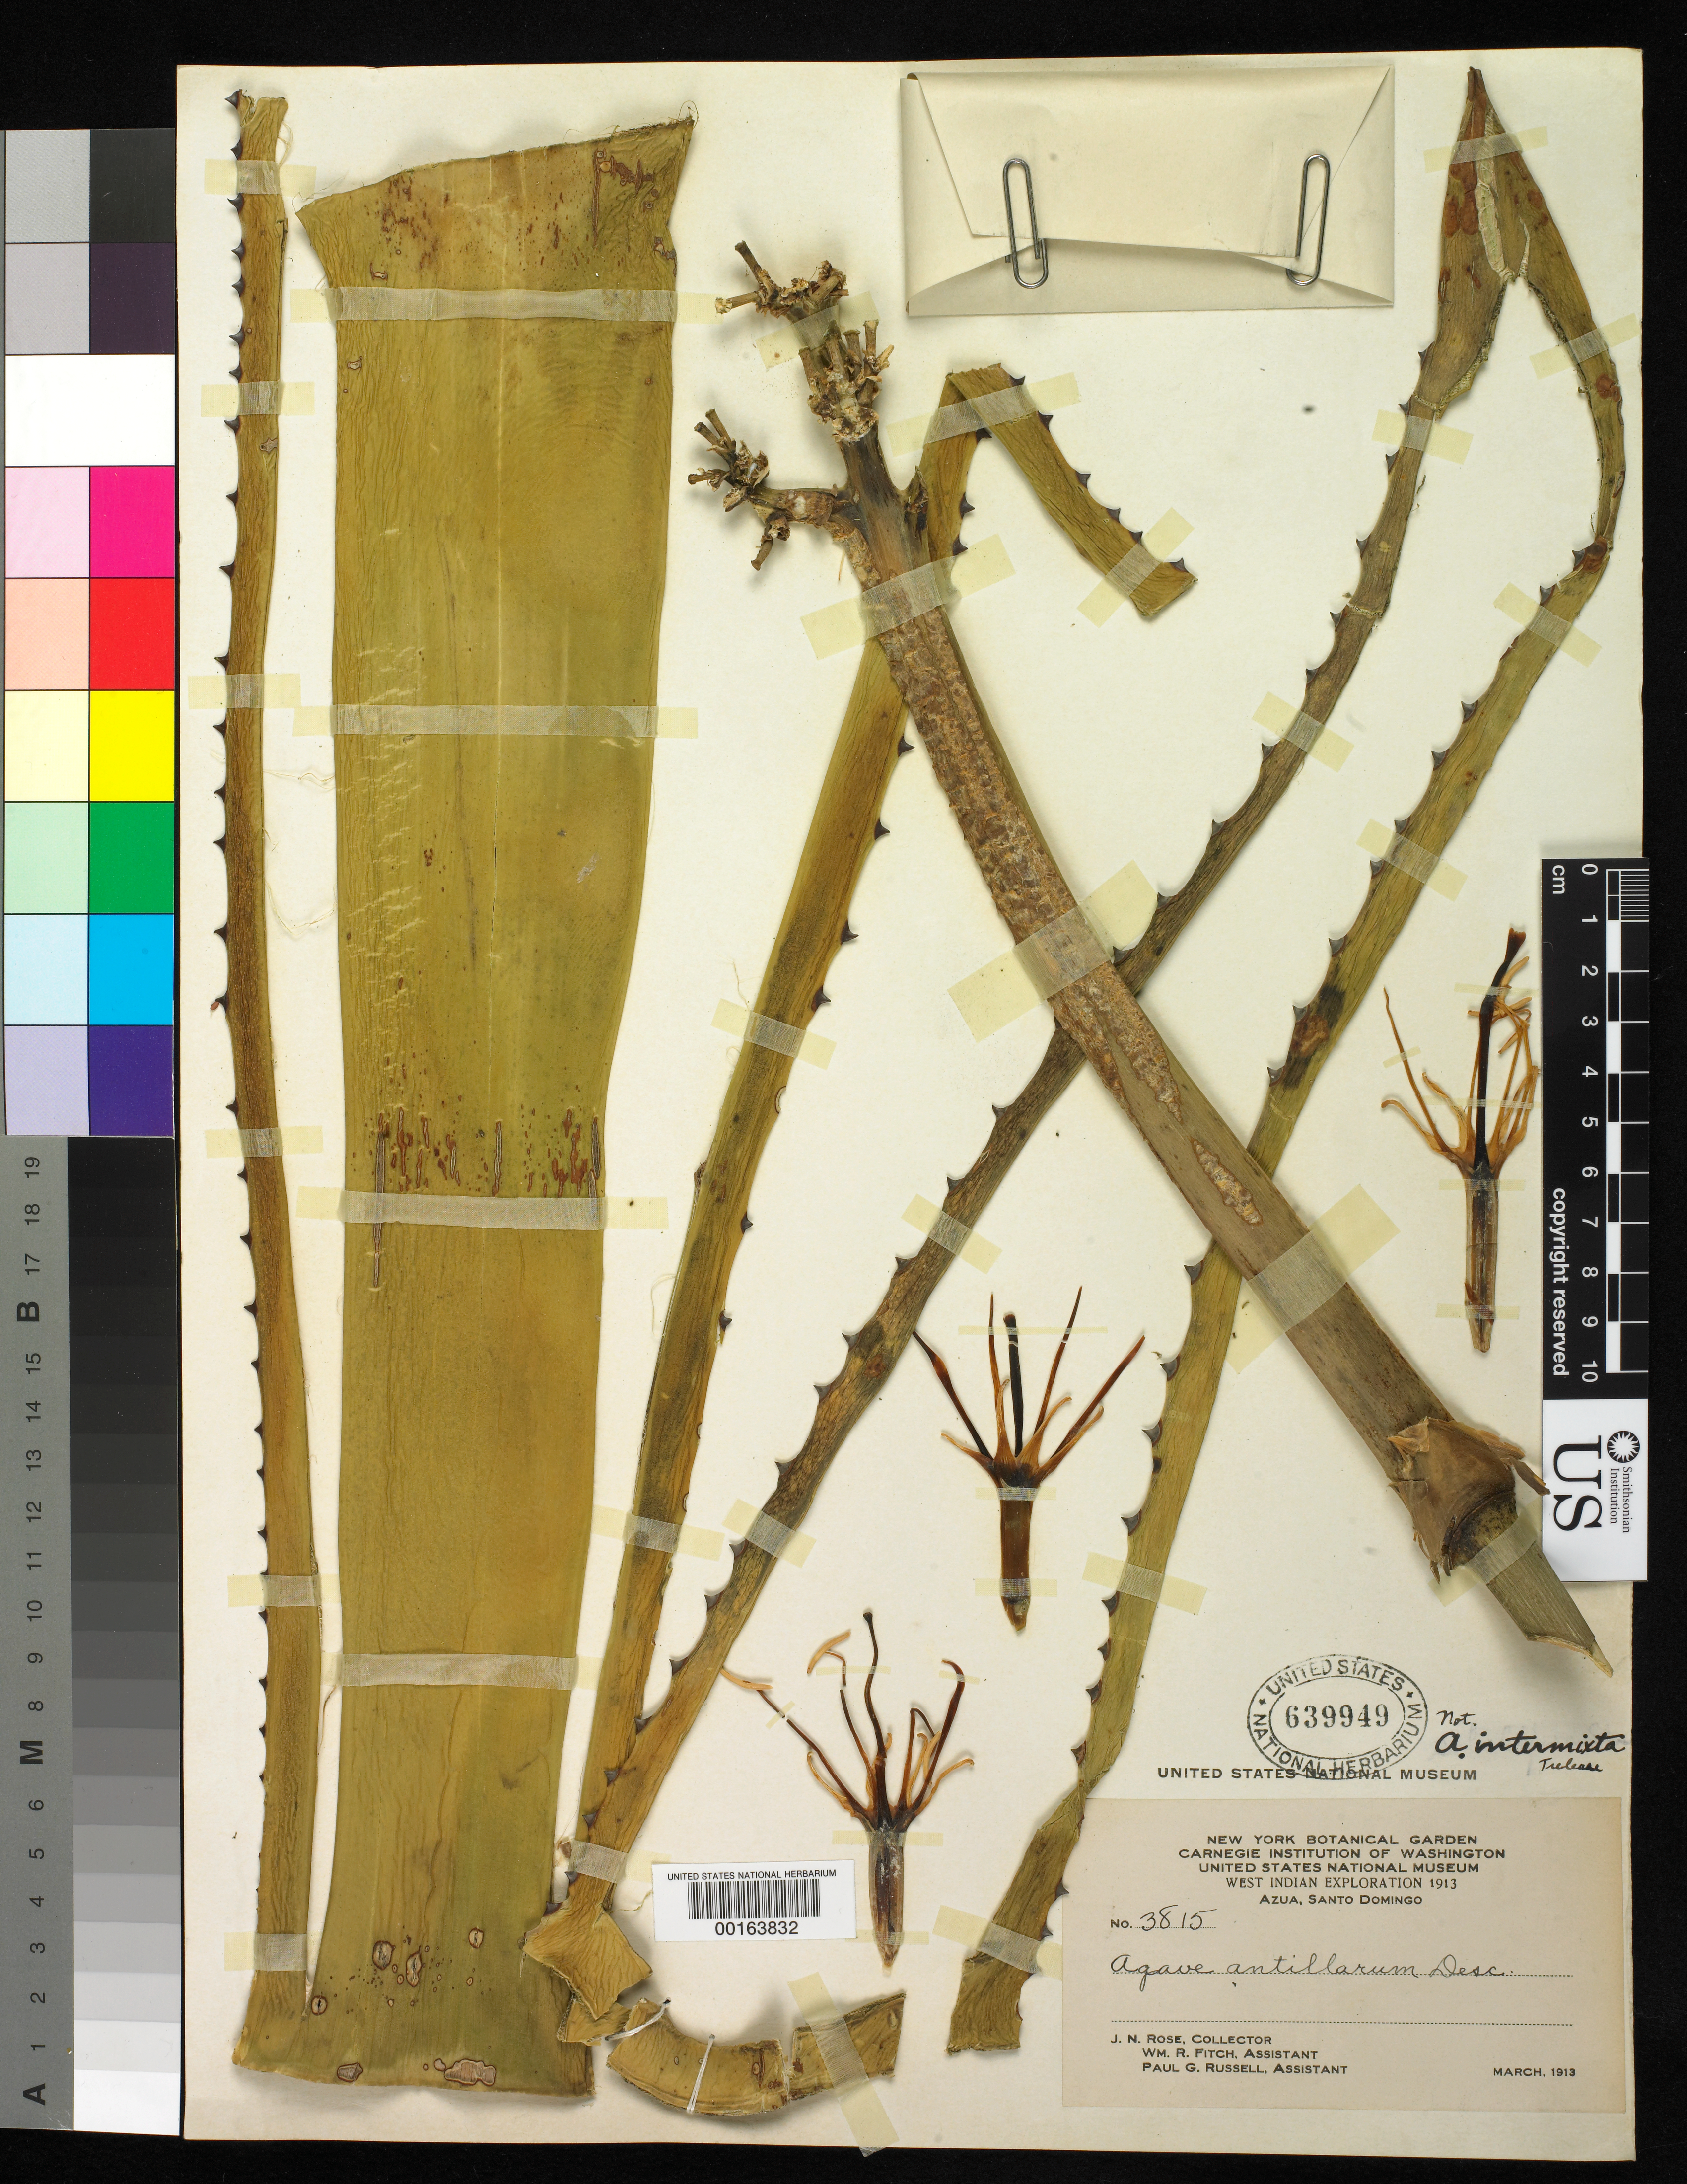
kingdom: Plantae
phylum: Tracheophyta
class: Liliopsida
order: Asparagales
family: Asparagaceae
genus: Agave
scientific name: Agave antillarum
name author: Descourt.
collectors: J. N. Rose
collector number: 3815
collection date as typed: Mar 1913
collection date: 1913-03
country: Dominican Republic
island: Hispaniola Island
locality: Azua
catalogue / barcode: US 639949